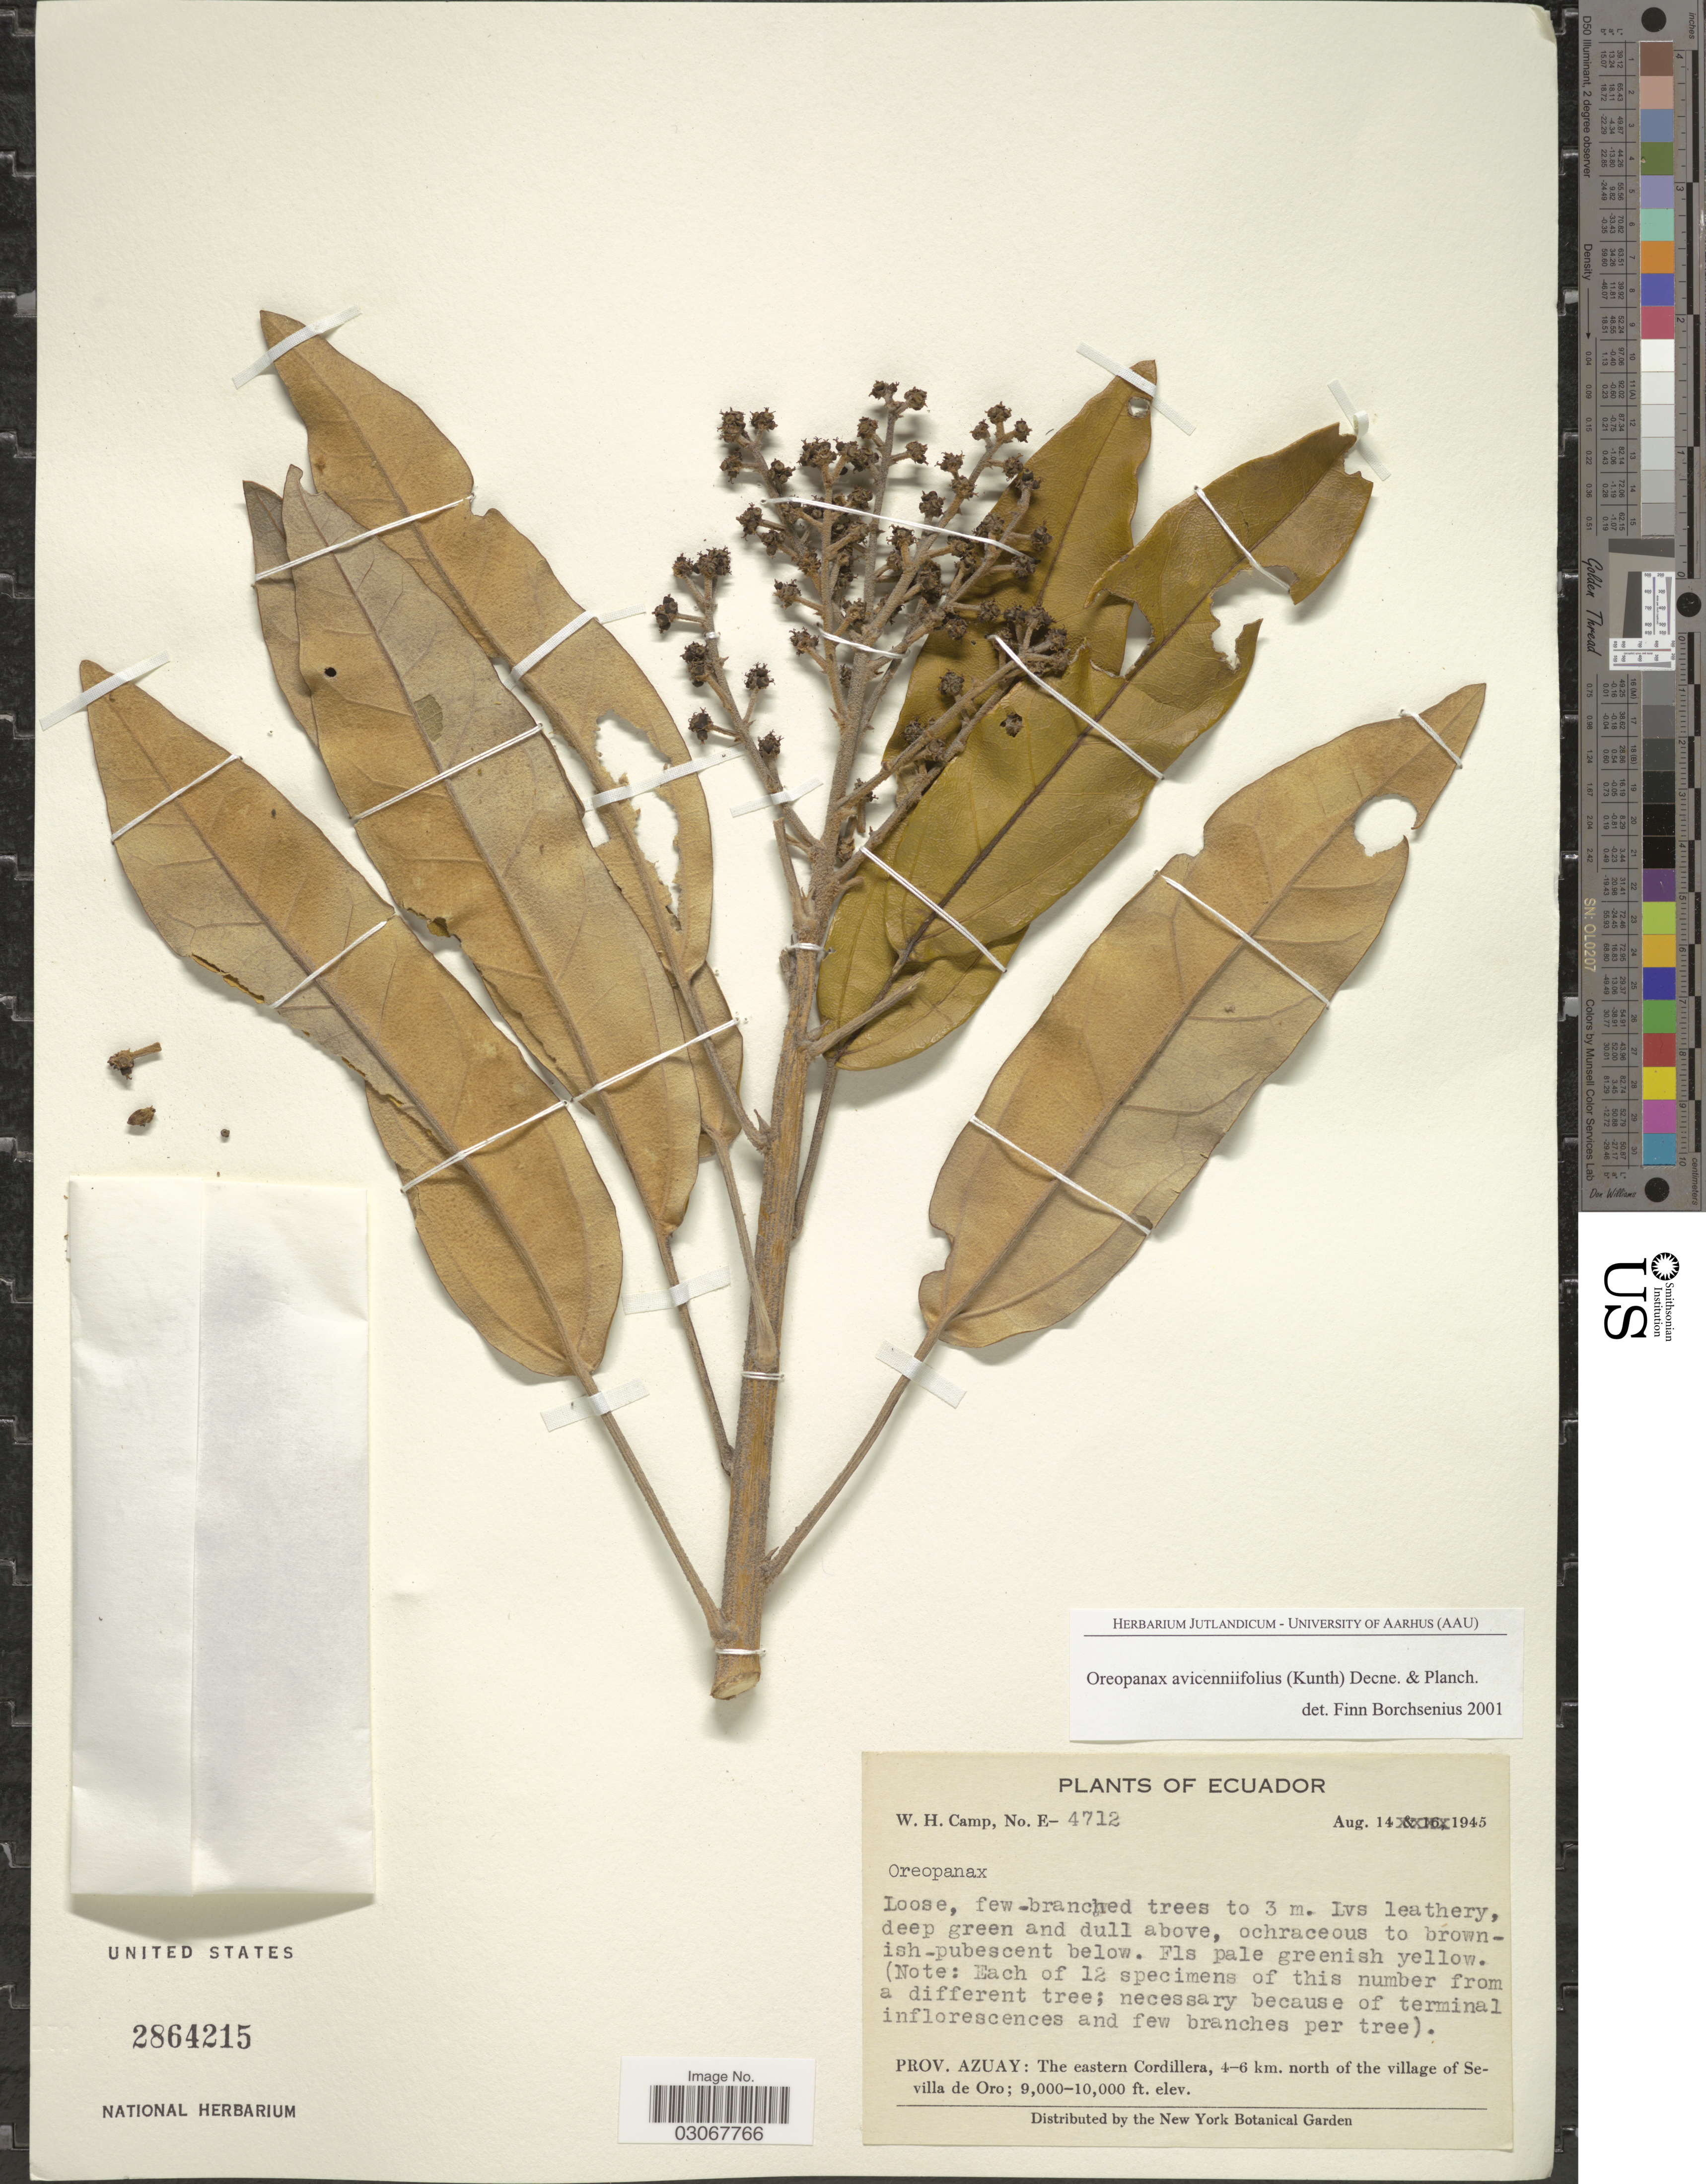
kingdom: Plantae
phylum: Tracheophyta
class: Magnoliopsida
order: Apiales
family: Araliaceae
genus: Oreopanax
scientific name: Oreopanax avicenniifolius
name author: (Kunth) Decne. & Planch.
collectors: W. H. Camp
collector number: E-4712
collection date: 1945-08-14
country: Ecuador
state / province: Azuay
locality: The eastern Cordillera, 4-6 km. north of the village of Sevilla de Oro.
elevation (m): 2743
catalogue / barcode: US 2864215